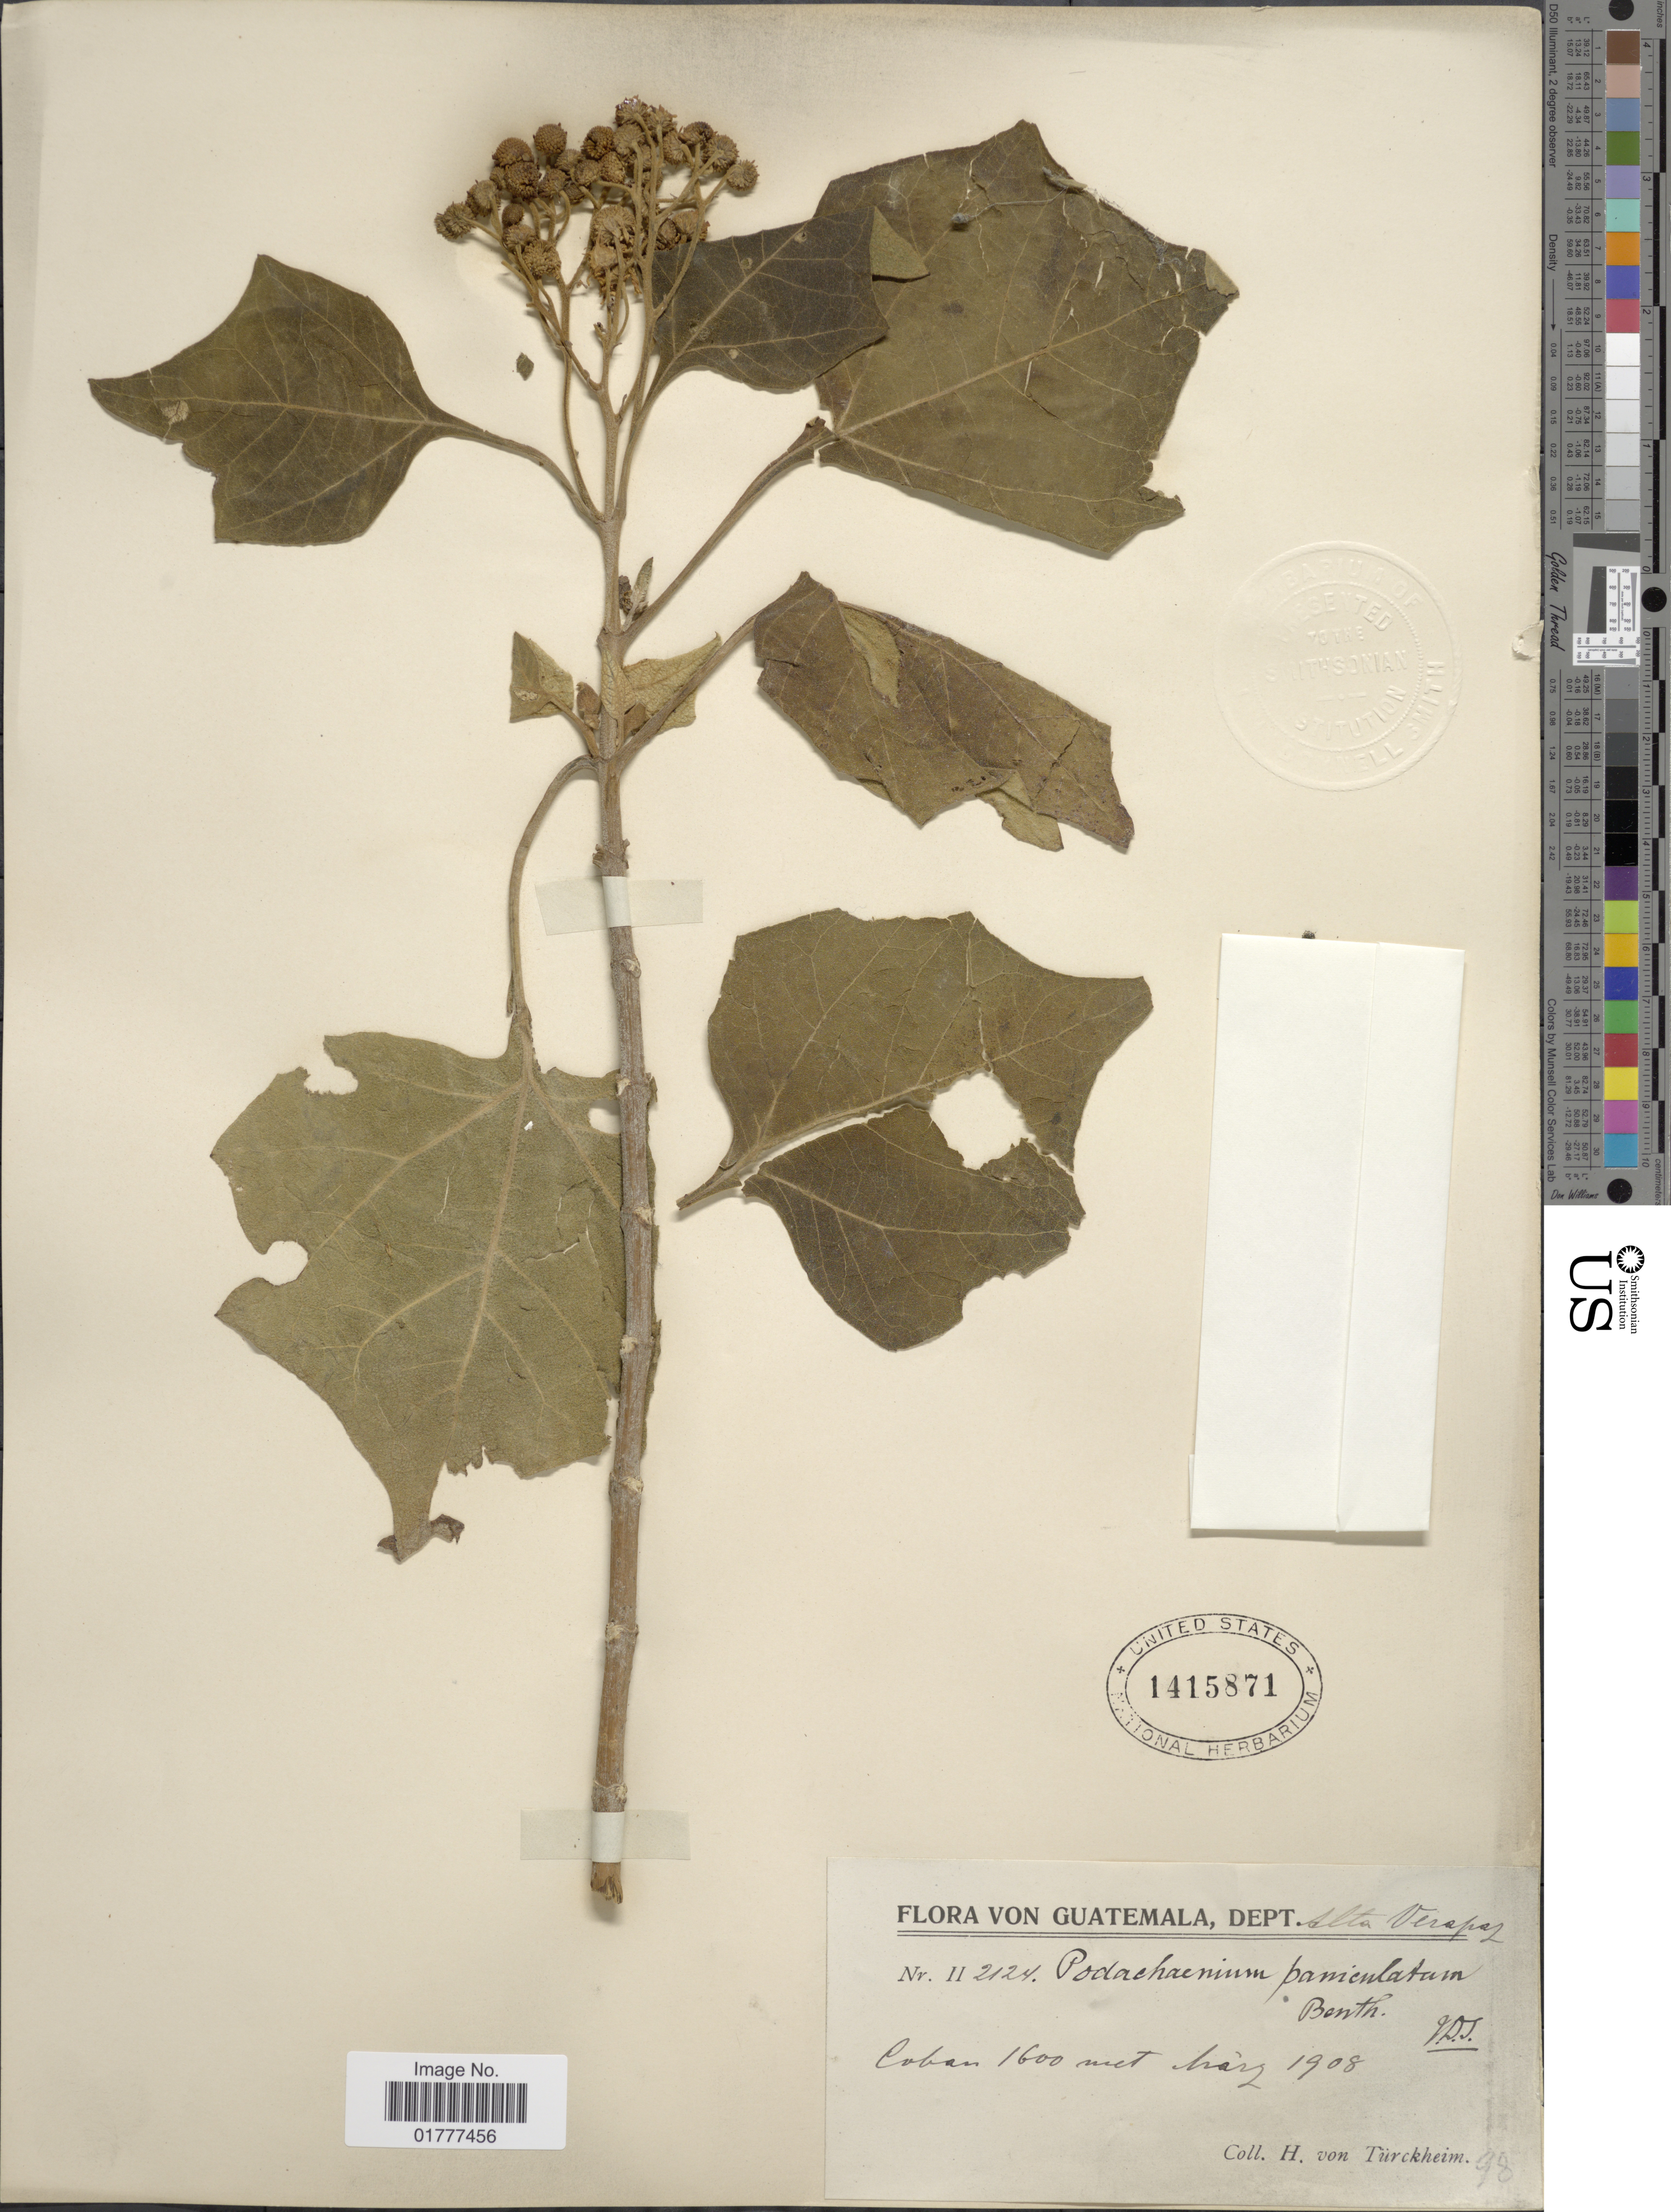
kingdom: Plantae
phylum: Tracheophyta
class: Magnoliopsida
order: Asterales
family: Asteraceae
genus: Podachaenium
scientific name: Podachaenium eminens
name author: (Lag.) Sch. Bip. ex Sch. Bip.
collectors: H. von Türckheim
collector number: II2124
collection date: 1908-03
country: Guatemala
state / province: Alta Verapaz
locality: Dept. Alta Verapaz.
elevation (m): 1600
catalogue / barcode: US 1415871